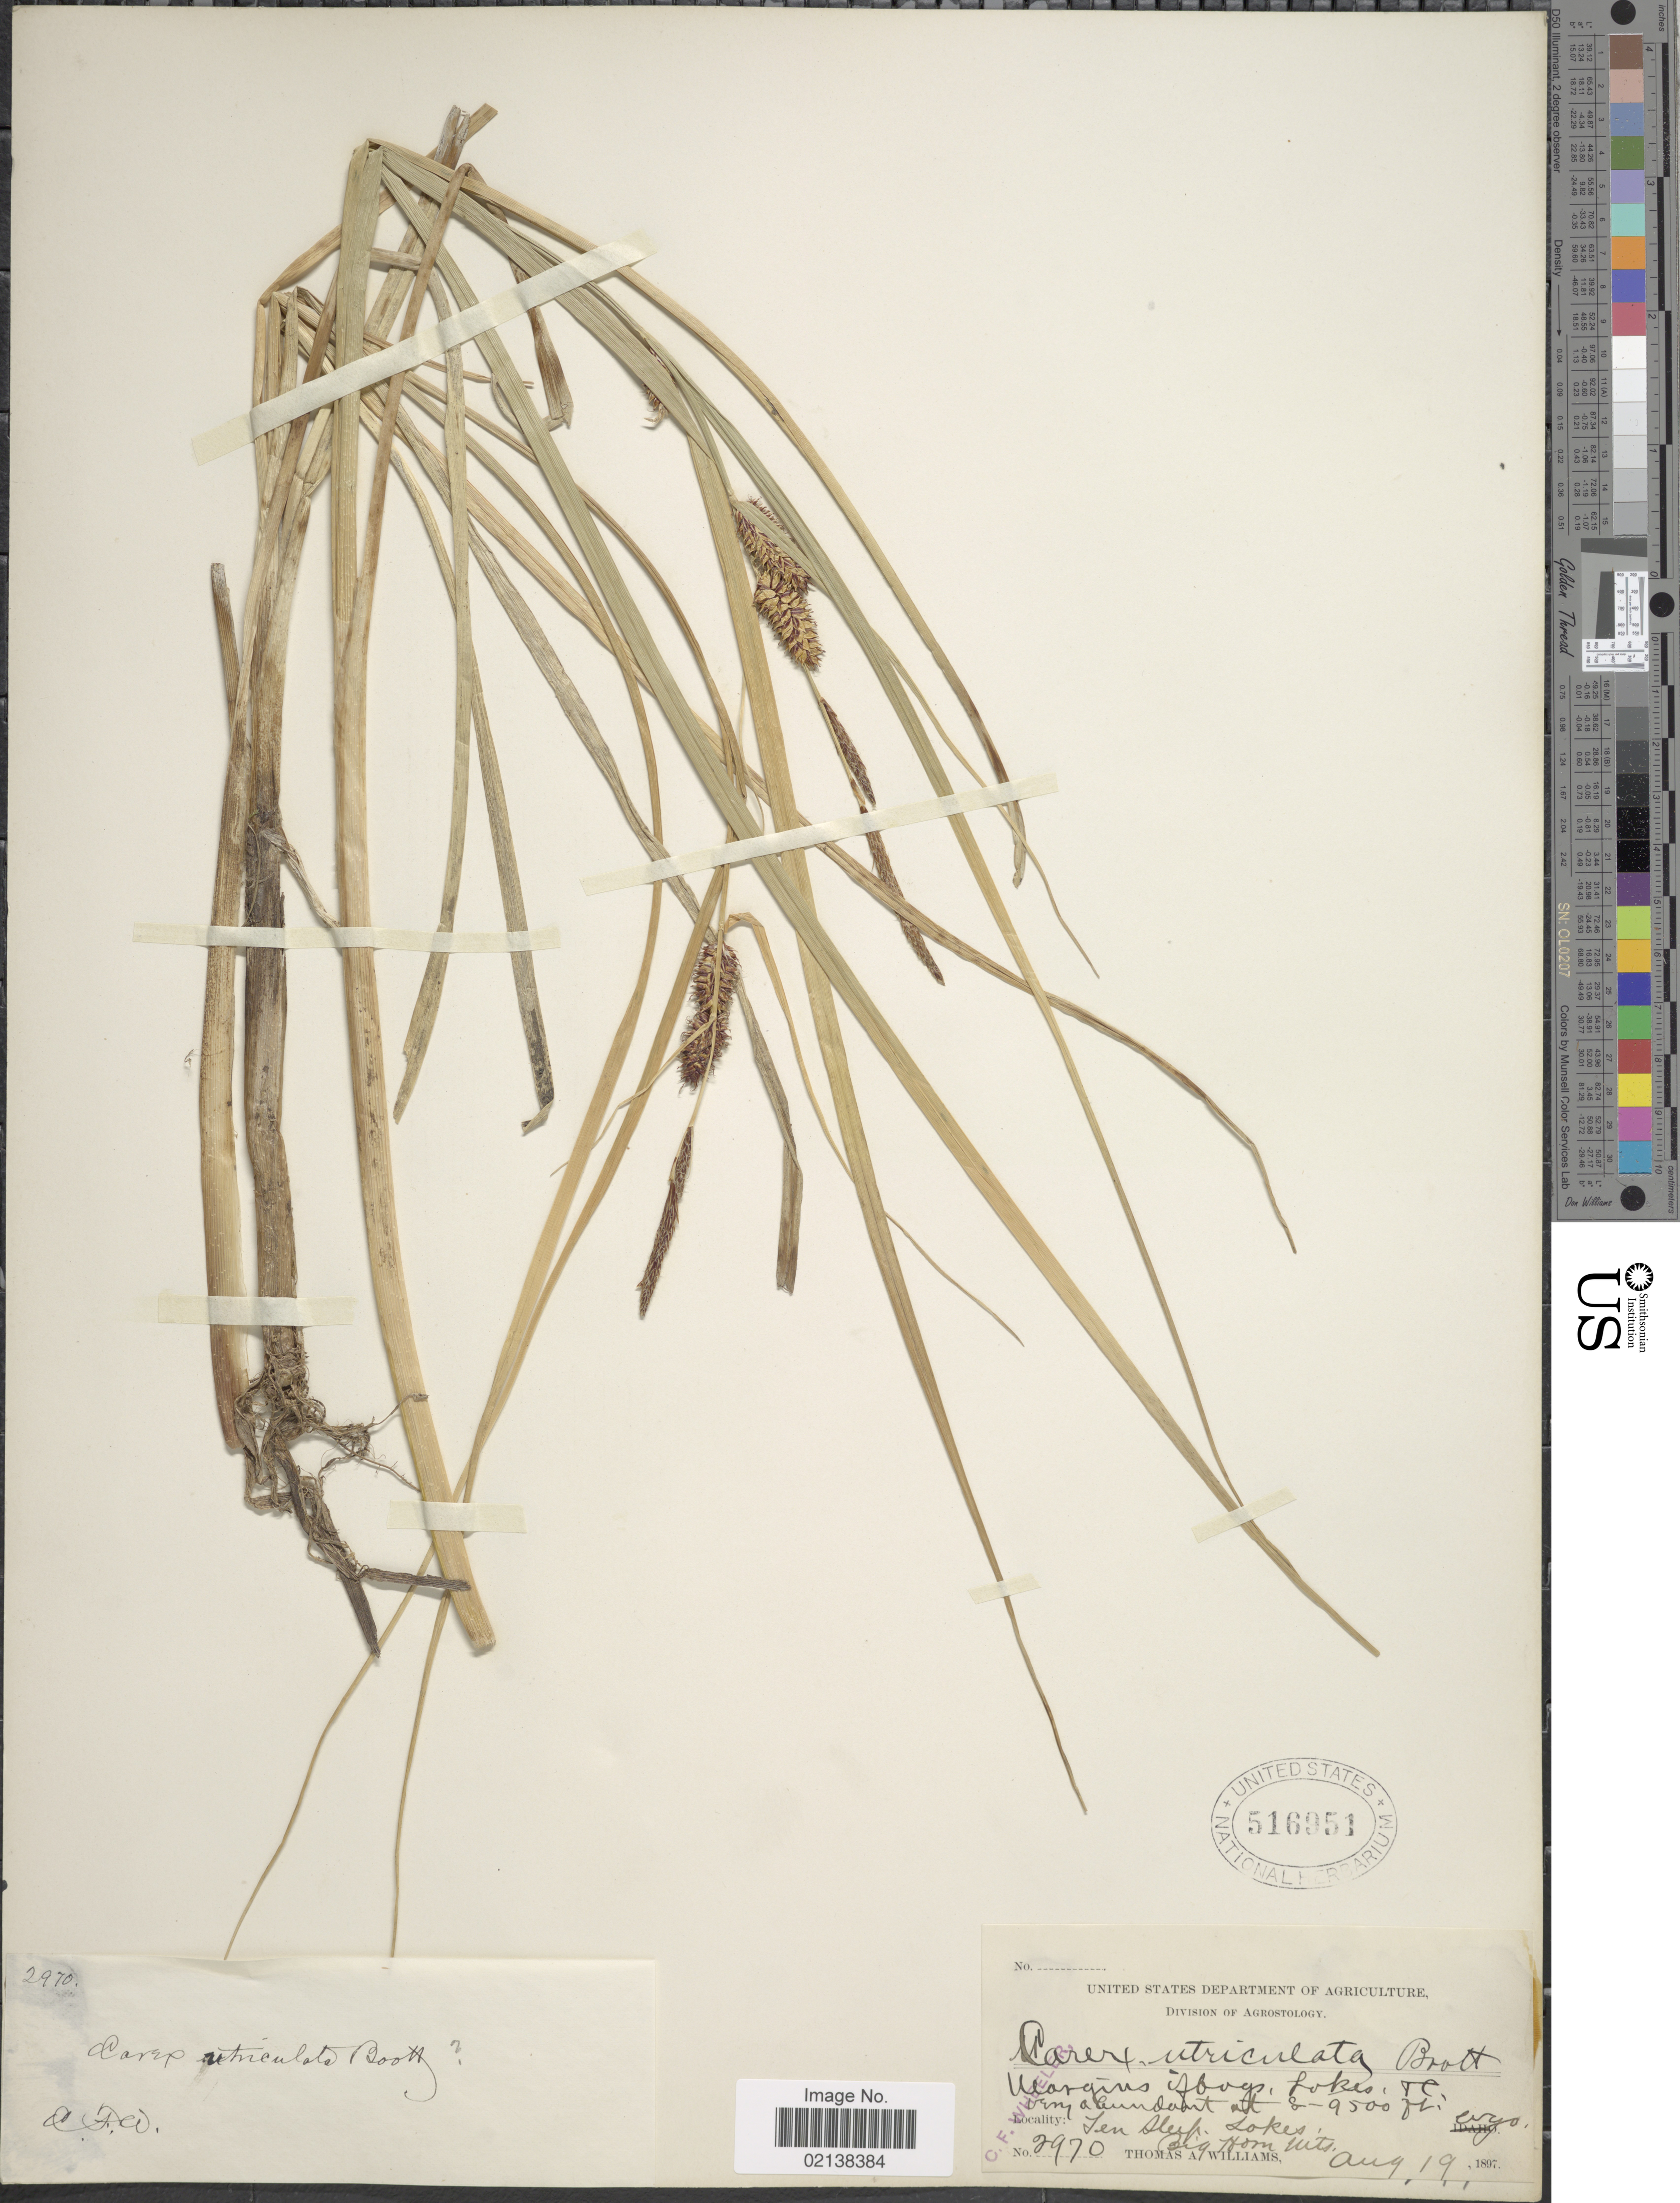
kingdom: Plantae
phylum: Tracheophyta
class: Liliopsida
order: Poales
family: Cyperaceae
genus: Carex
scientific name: Carex utriculata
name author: Boott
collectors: T. A. Williams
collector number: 2970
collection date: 1897-08-19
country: United States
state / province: Wyoming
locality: Margins of bogs, Lakes. Ten Sleep Lakes, Big Horn Mts.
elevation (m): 2438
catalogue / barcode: US 516951